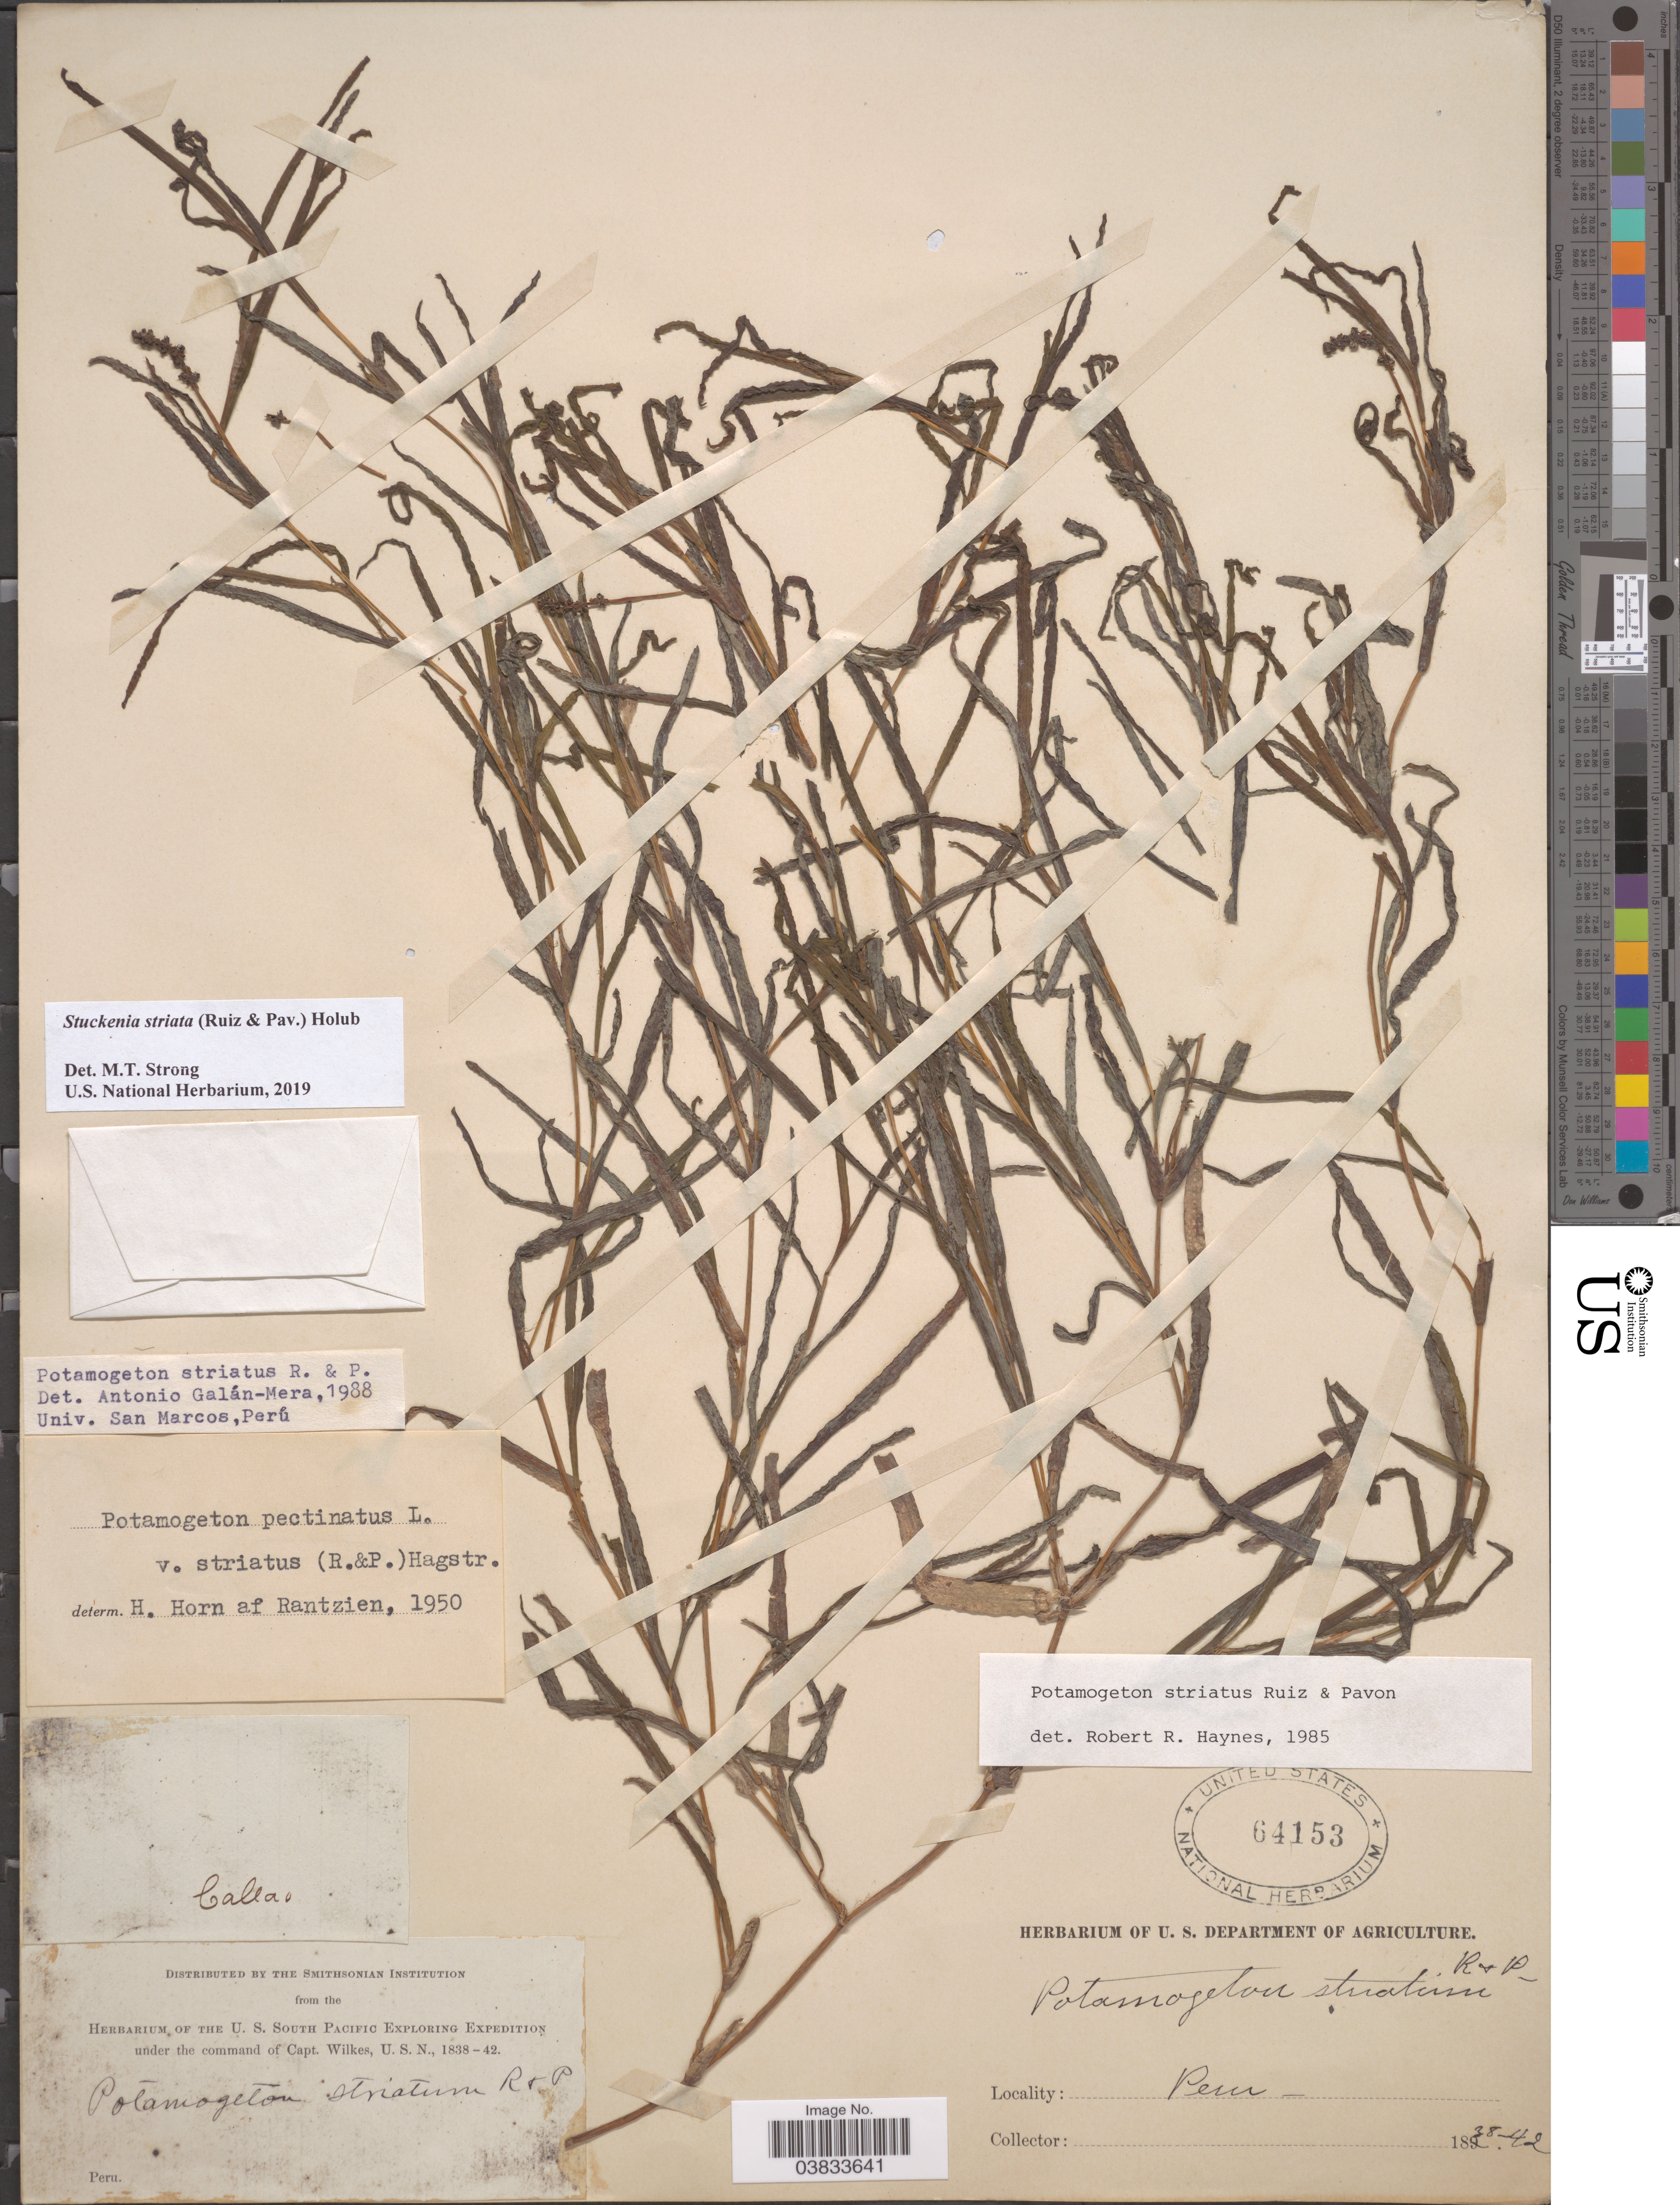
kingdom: Plantae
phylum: Tracheophyta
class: Liliopsida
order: Alismatales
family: Potamogetonaceae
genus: Stuckenia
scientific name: Stuckenia striata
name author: (Ruiz & Pav.) Holub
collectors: ex herb. U. S. South Pacific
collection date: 1838/1842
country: Peru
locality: Callao.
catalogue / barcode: US 64153